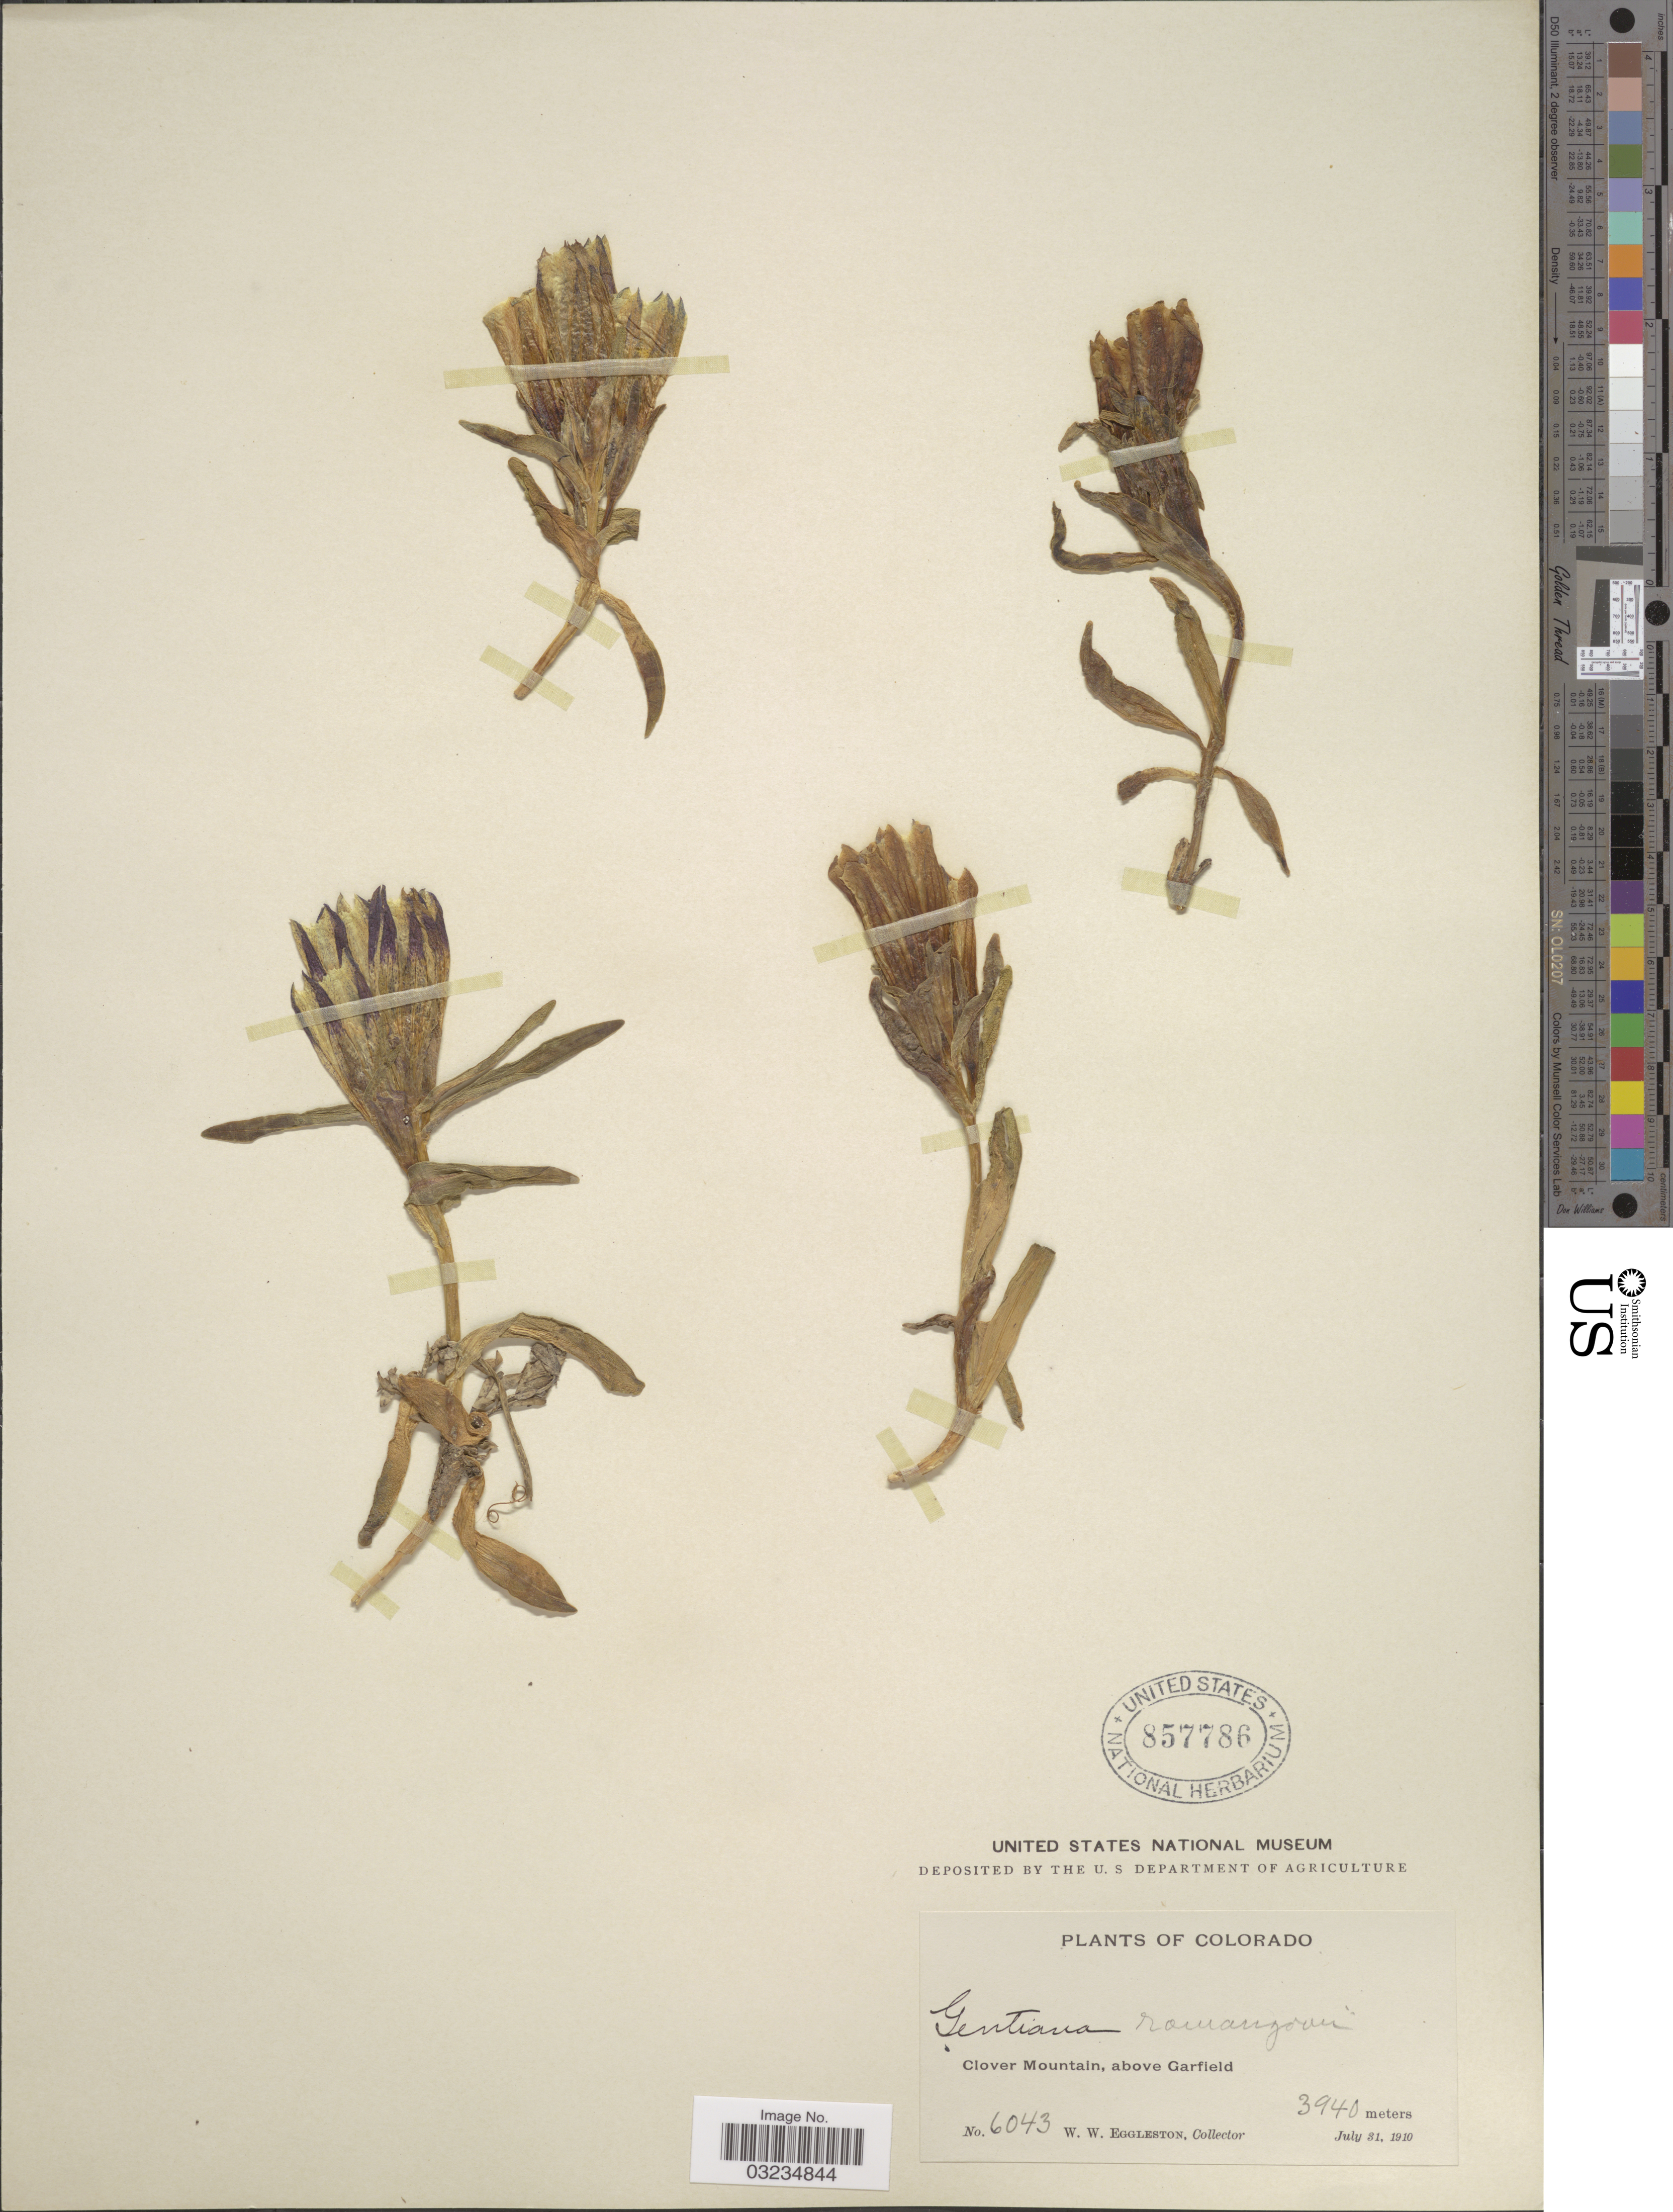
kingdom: Plantae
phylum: Tracheophyta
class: Magnoliopsida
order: Gentianales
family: Gentianaceae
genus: Gentiana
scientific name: Gentiana romanzovii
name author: Ledeb. ex Bunge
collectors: W. W. Eggleston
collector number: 6043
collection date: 1910-07-31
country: United States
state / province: Colorado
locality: Clover Mountain, above Garfield.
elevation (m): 3940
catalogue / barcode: US 857786